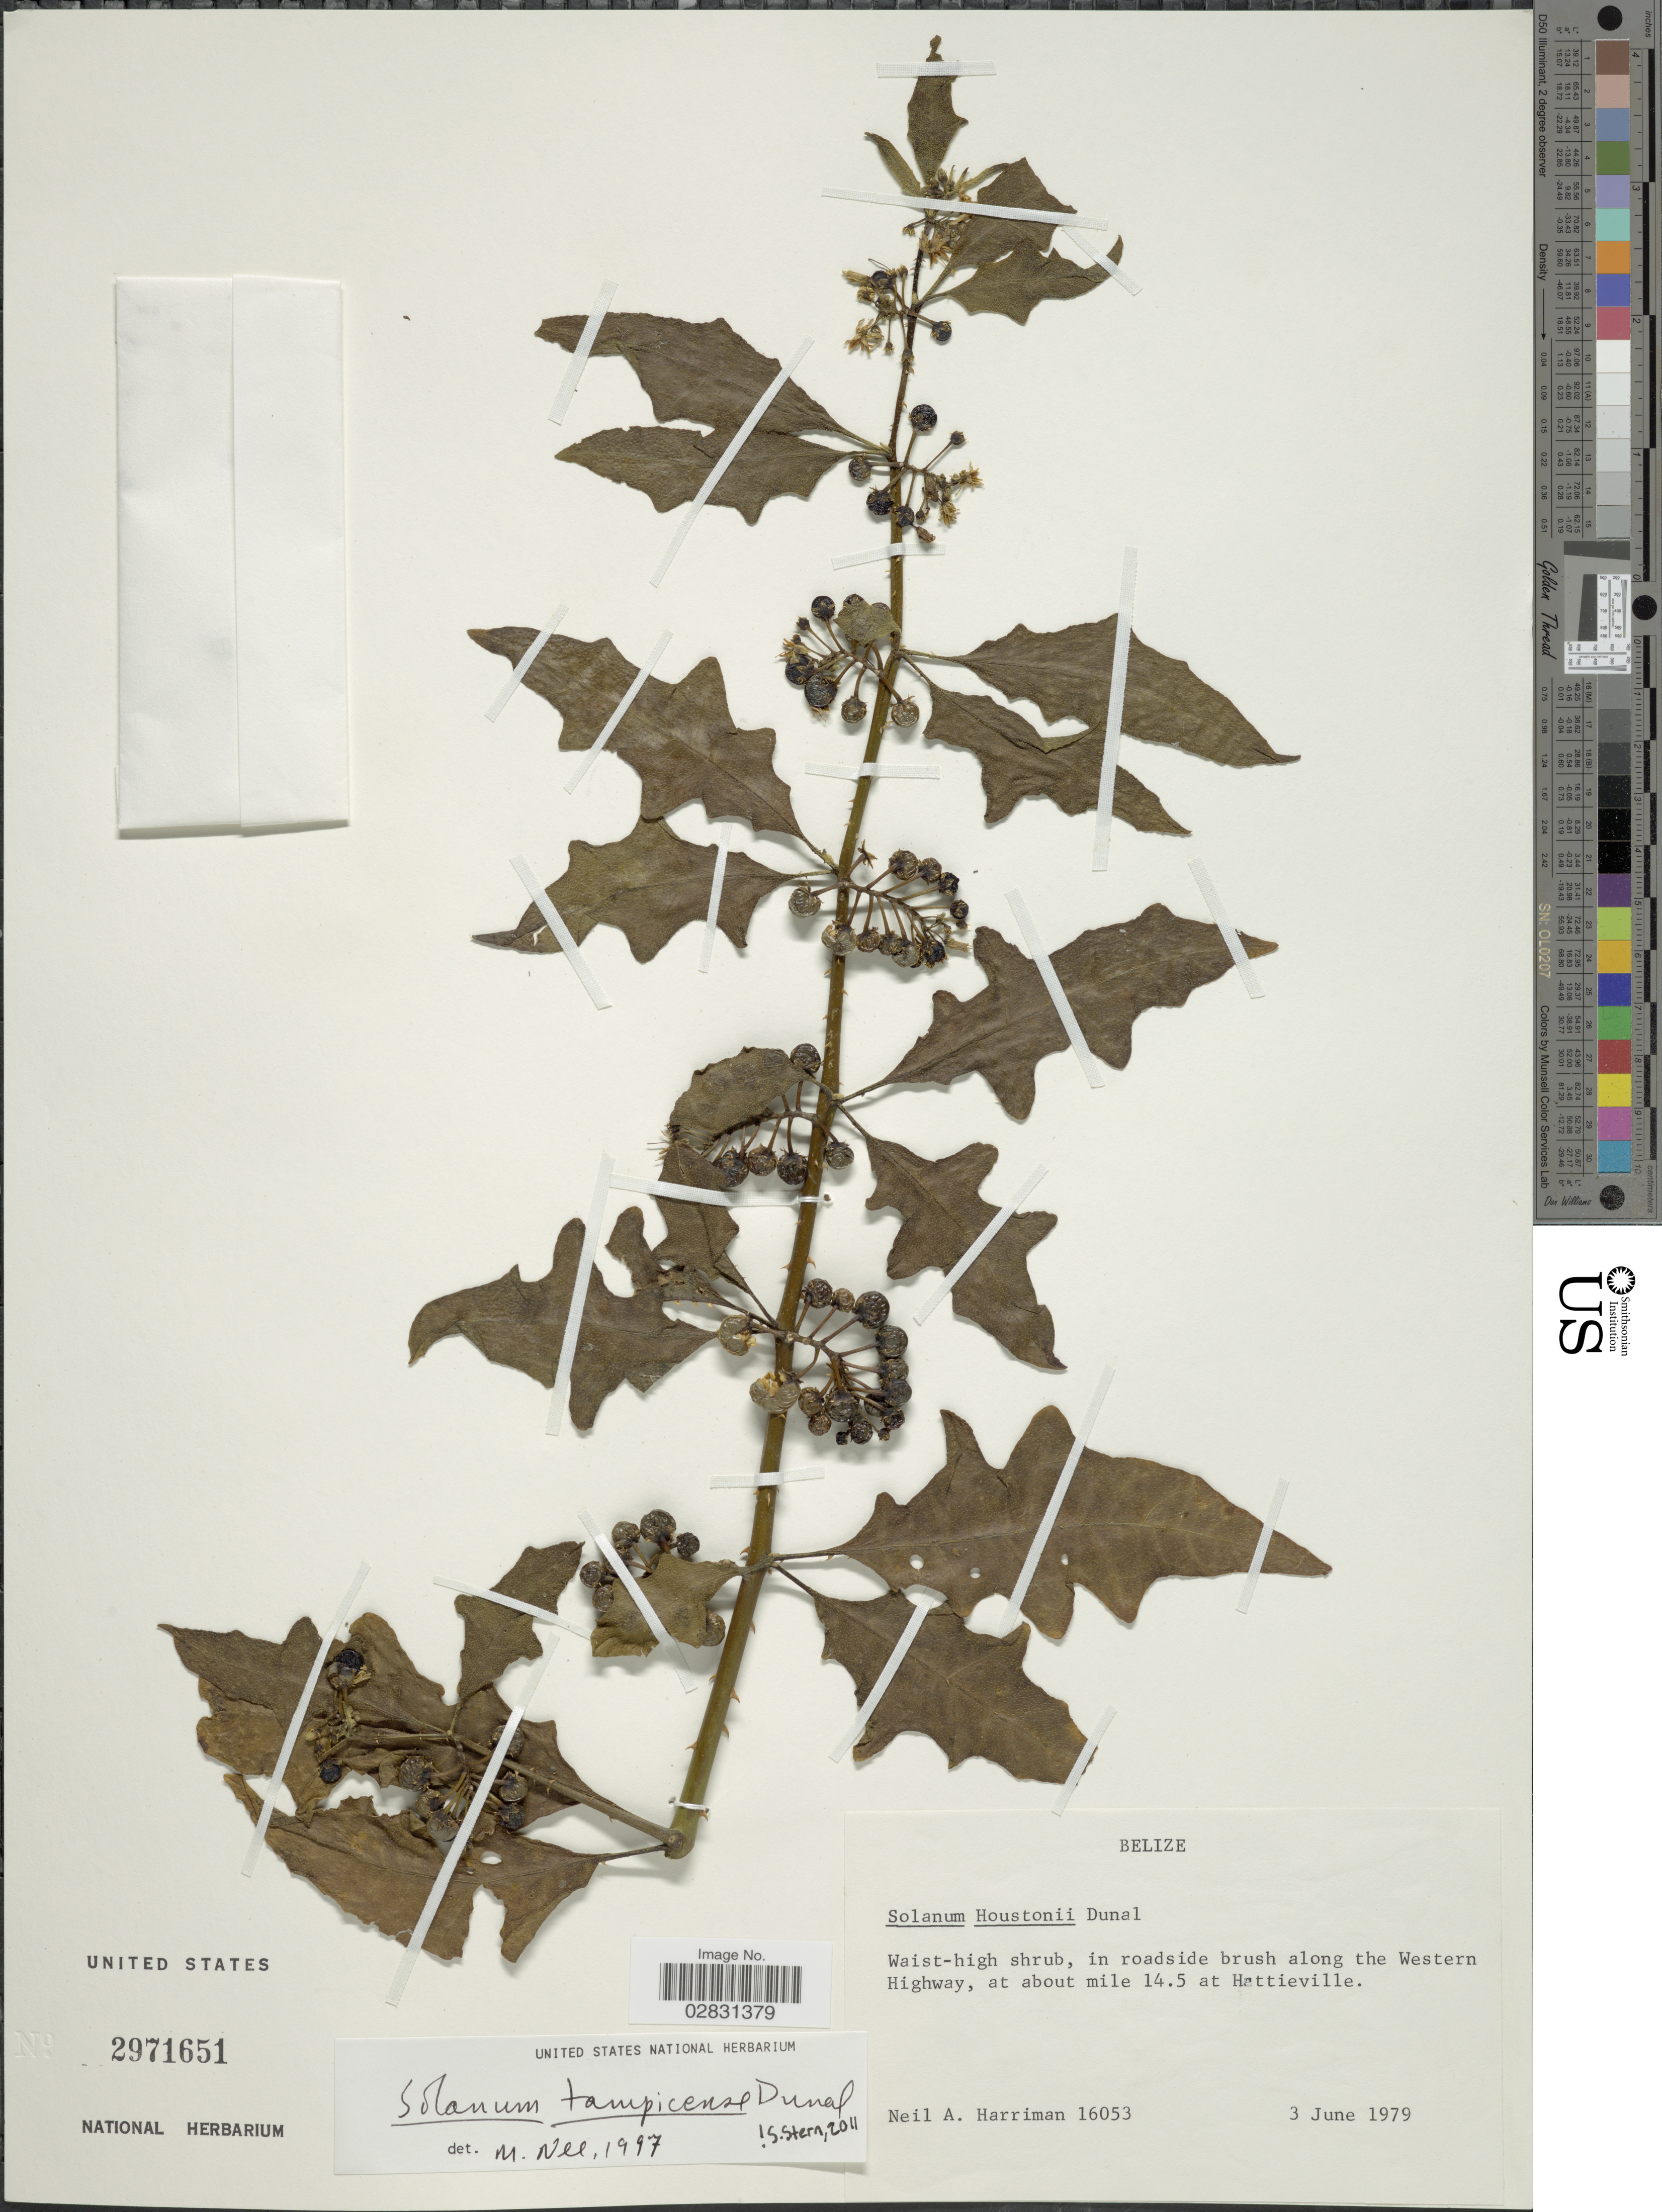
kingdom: Plantae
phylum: Tracheophyta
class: Magnoliopsida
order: Solanales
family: Solanaceae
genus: Solanum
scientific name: Solanum tampicense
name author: Dunal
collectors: N. A. Harriman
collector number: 16053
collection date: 1979-06-03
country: Belize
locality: In roadside brush along the Western Highway, at about 14.5 at Hattieville.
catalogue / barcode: US 2971651